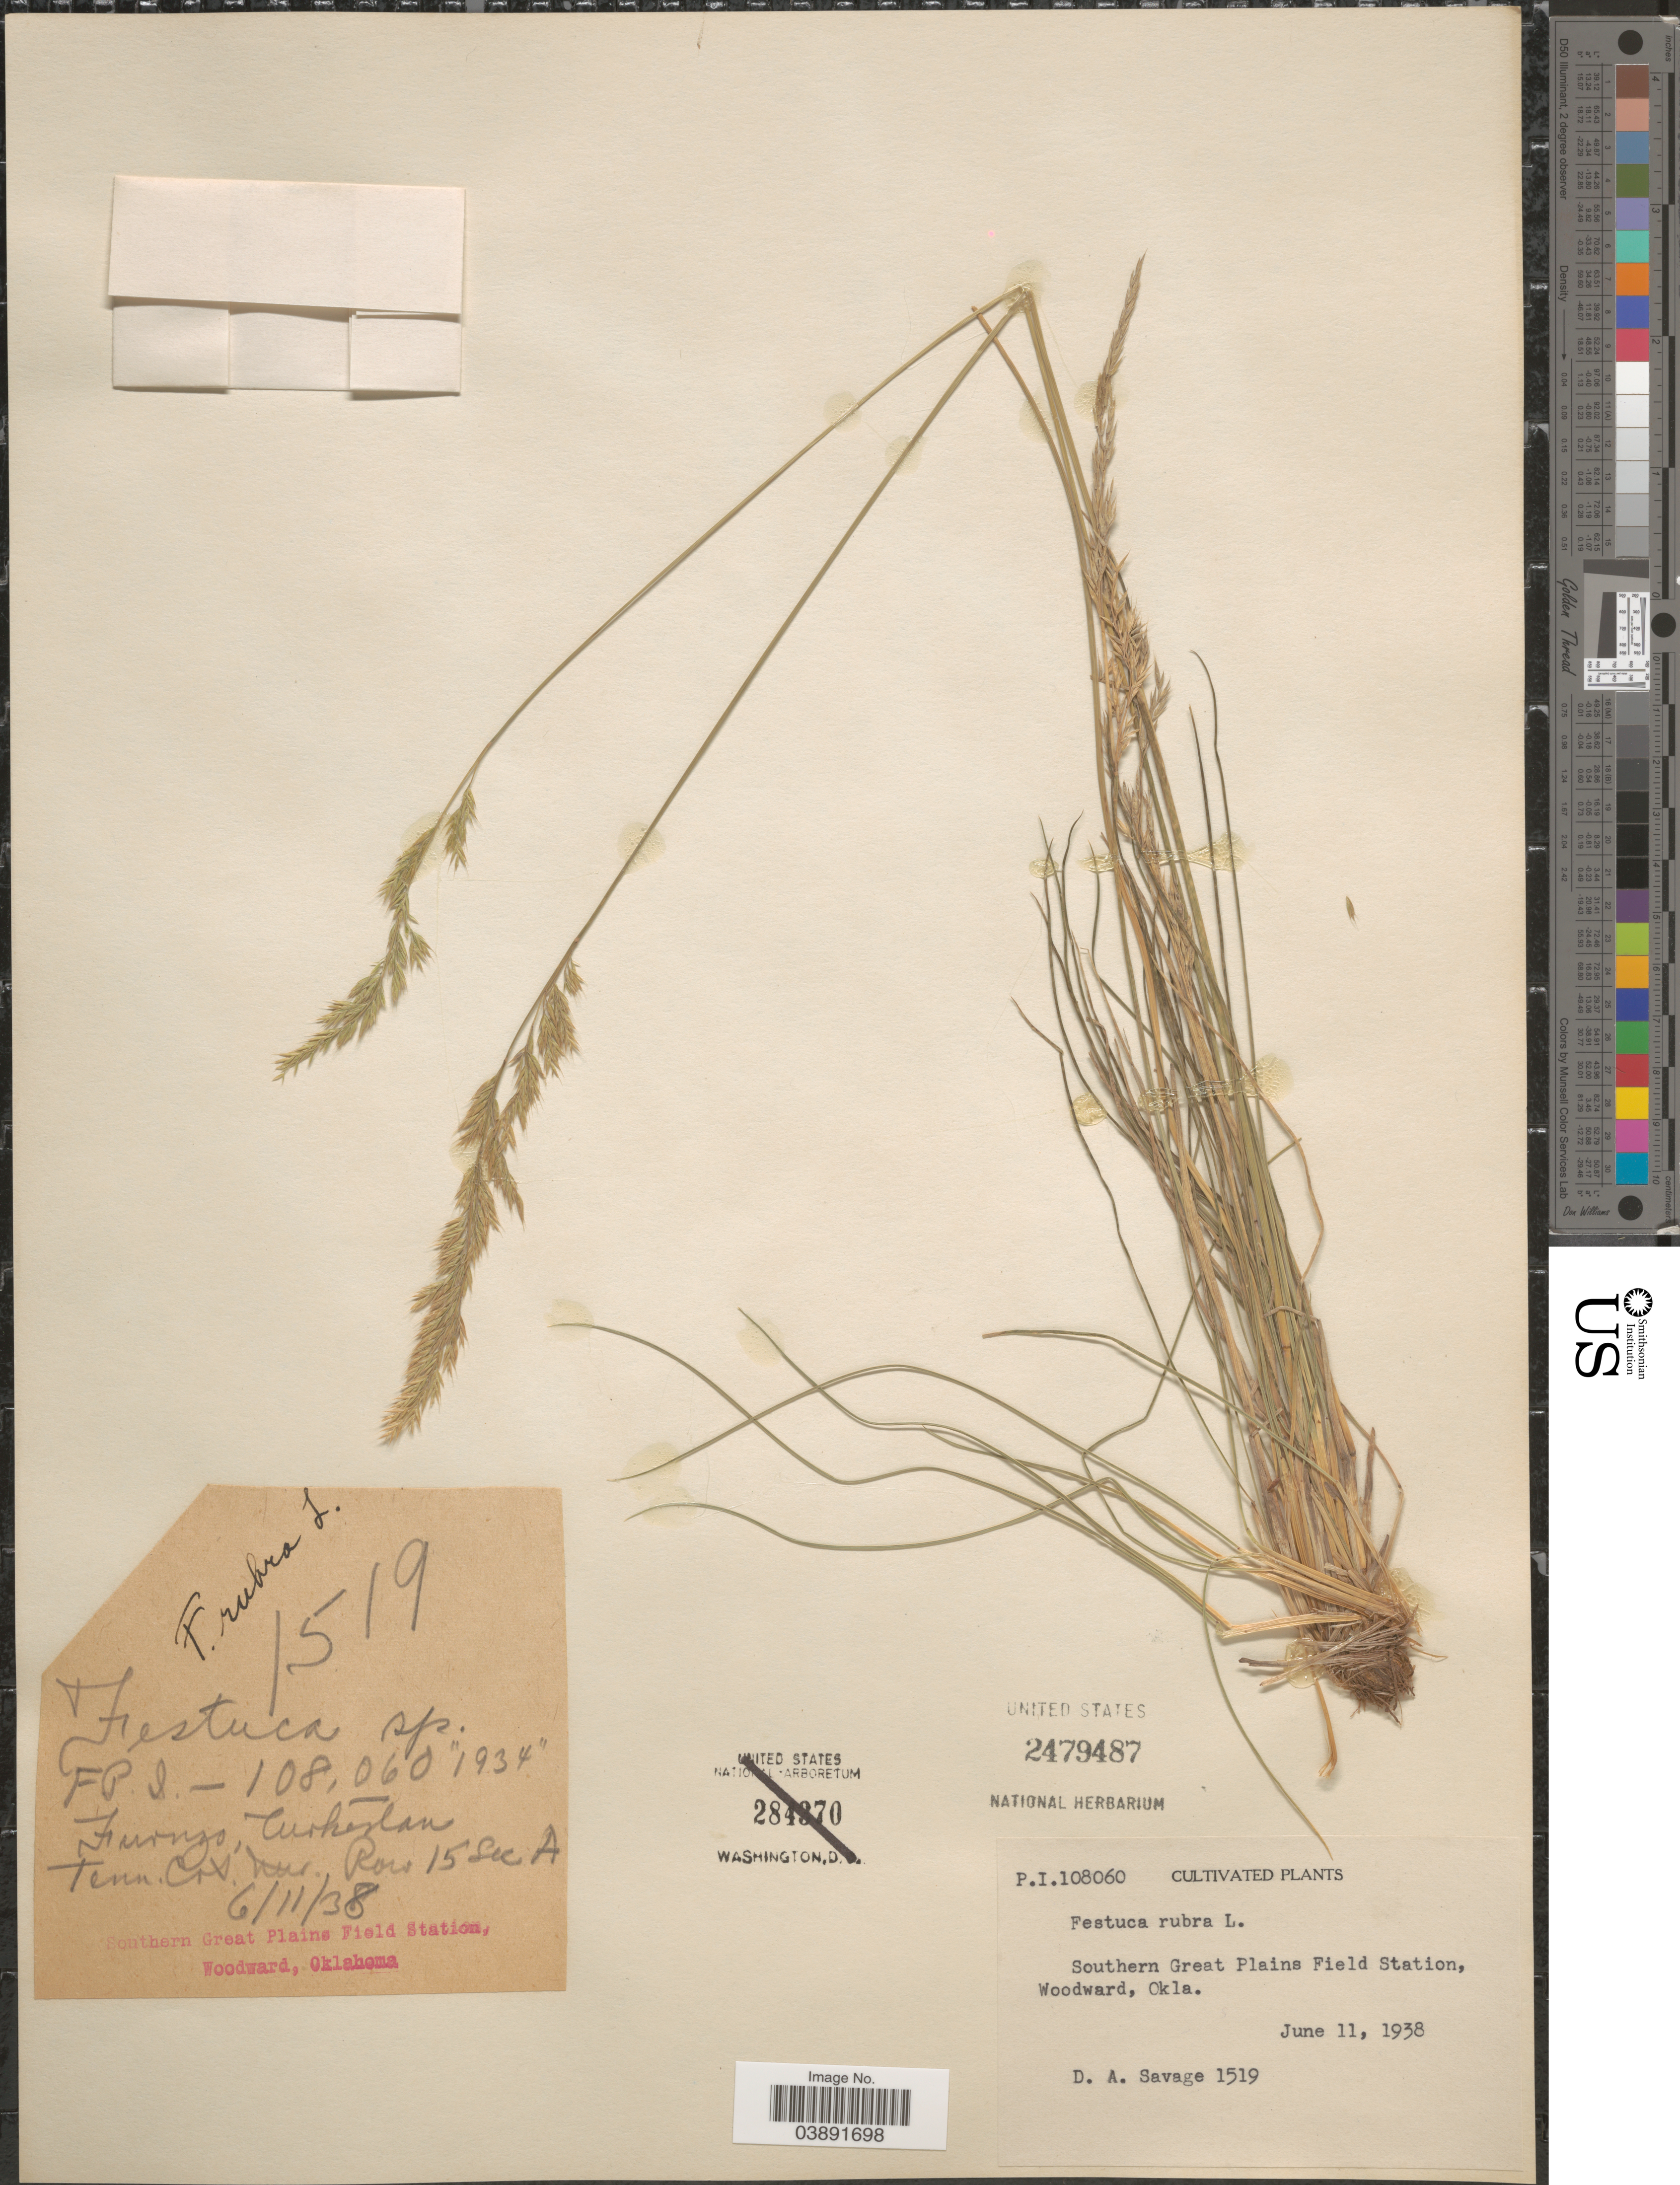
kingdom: Plantae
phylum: Tracheophyta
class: Liliopsida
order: Poales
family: Poaceae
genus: Festuca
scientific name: Festuca rubra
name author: L.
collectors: D. Savage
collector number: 1519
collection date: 1938-06-11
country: United States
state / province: Oklahoma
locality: Southern Great Plains Field Station, Woodward.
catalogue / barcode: US 2479487